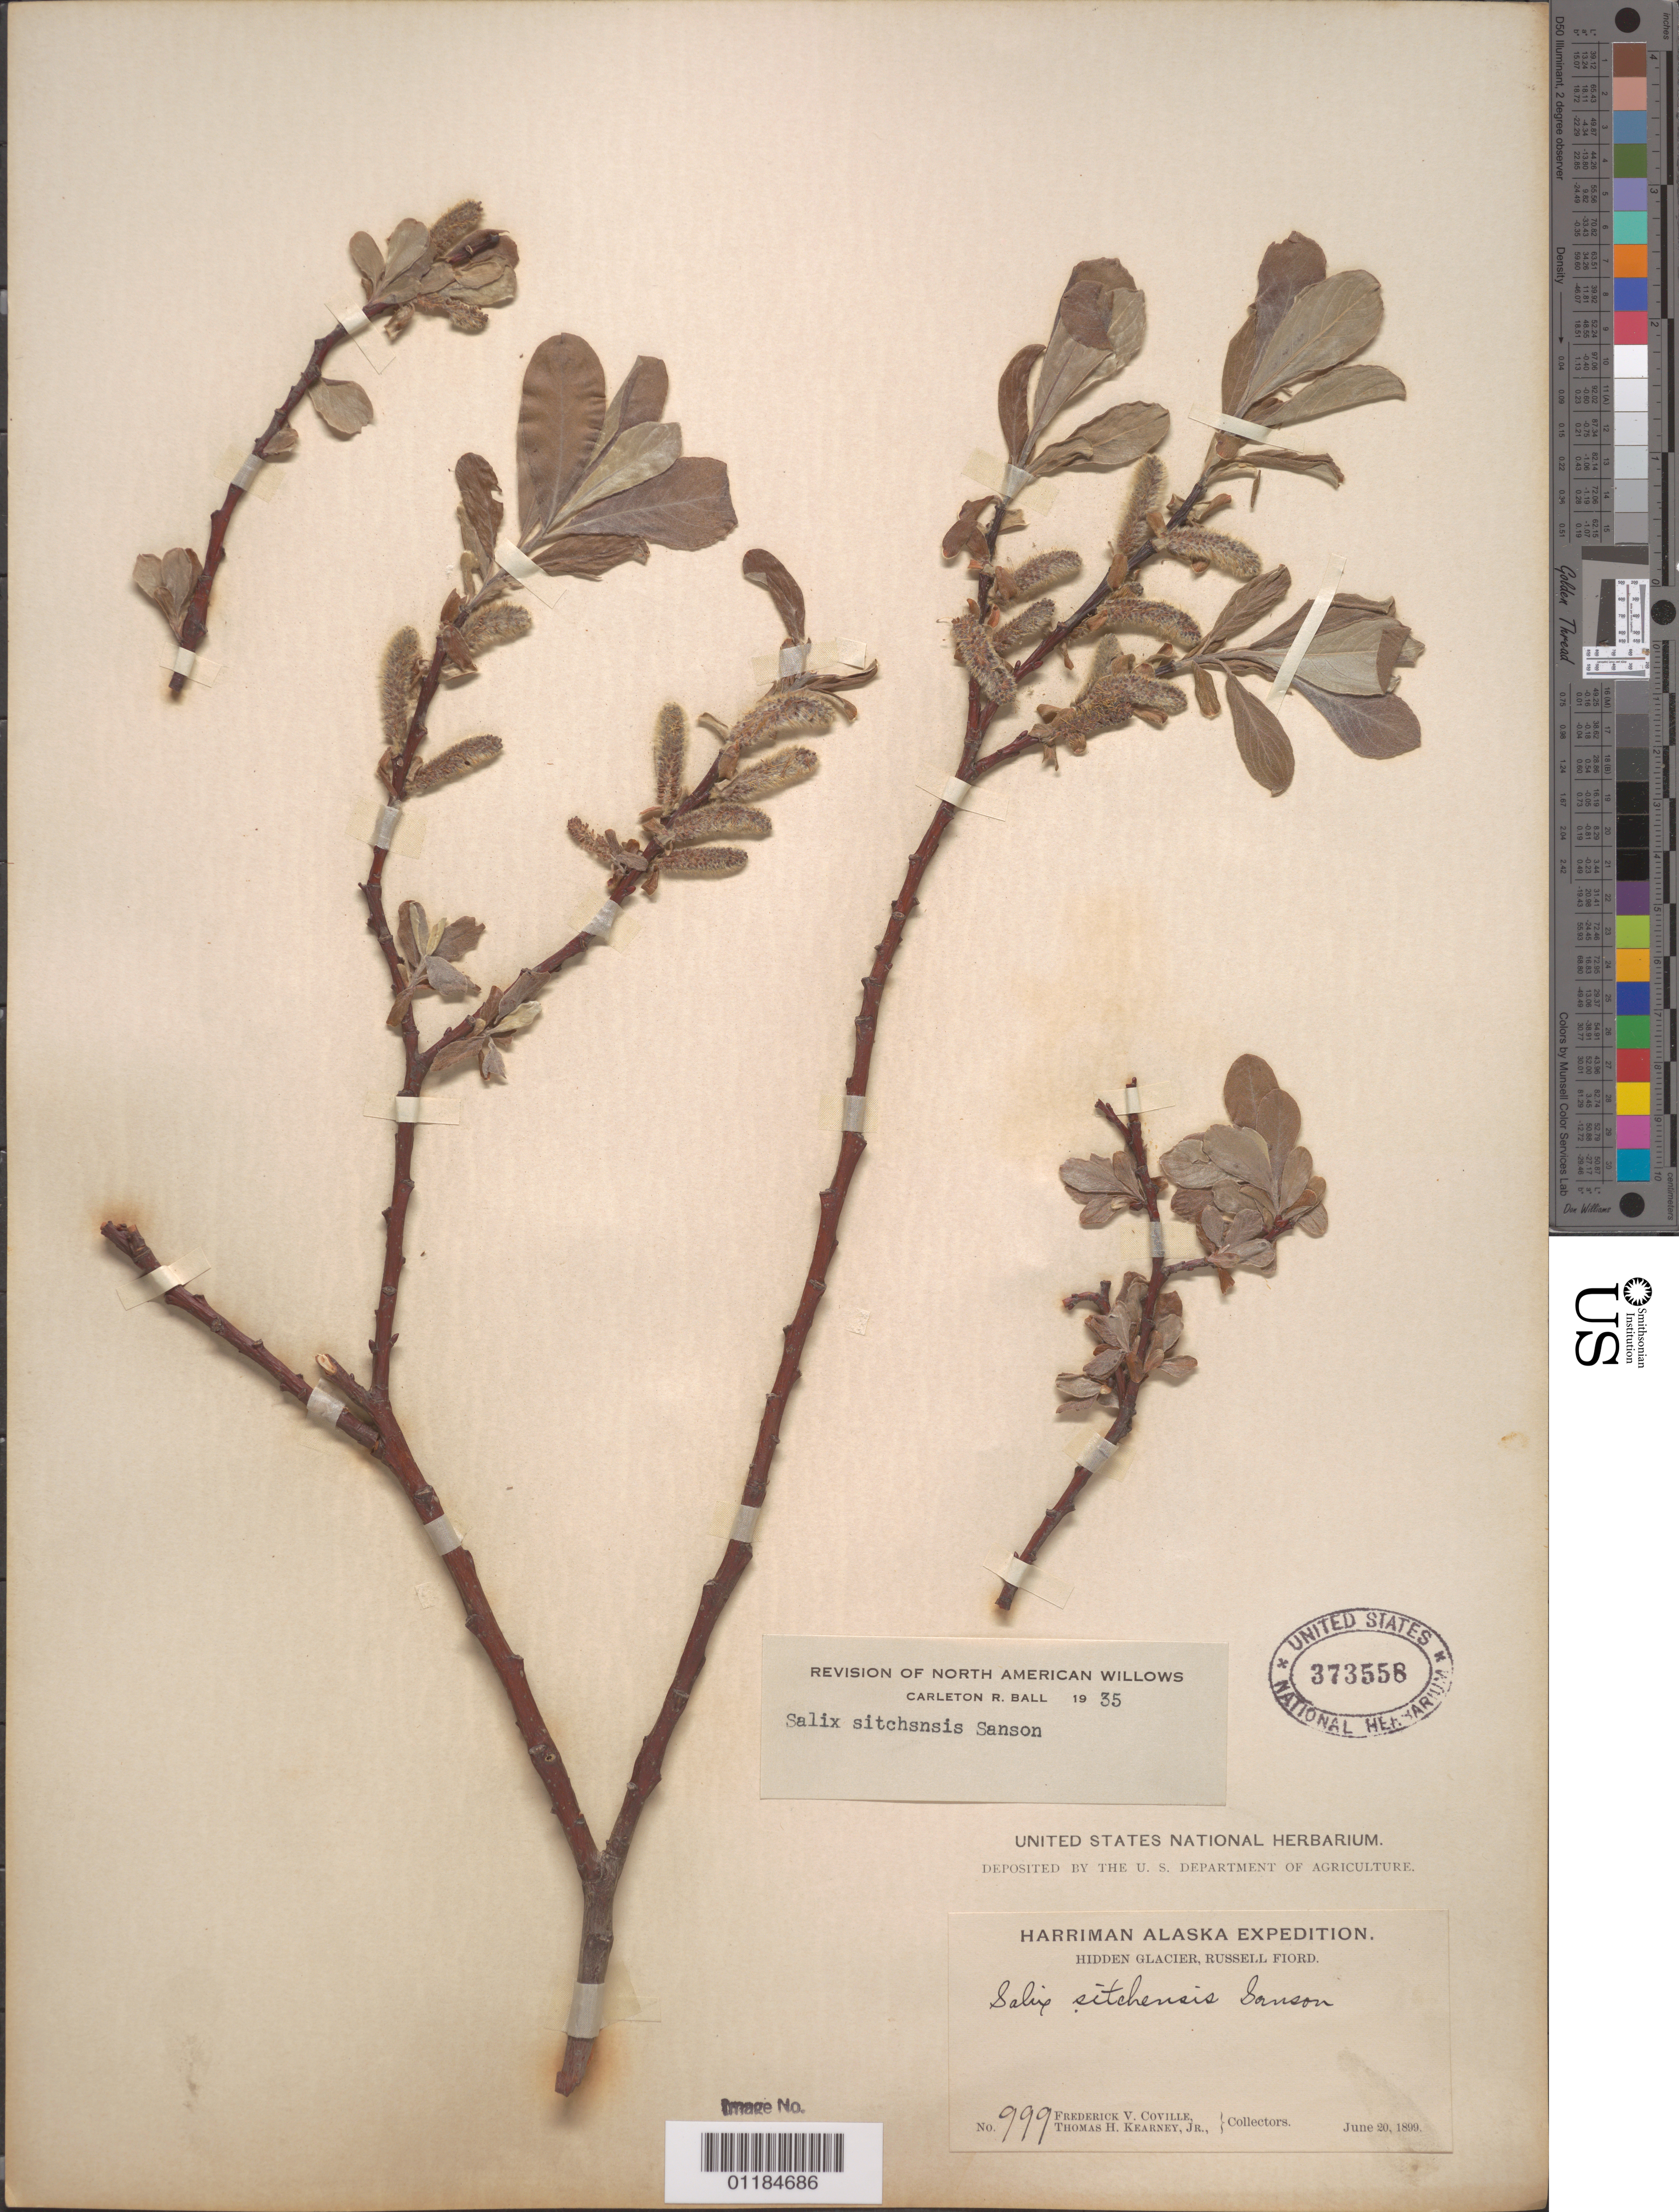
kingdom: Plantae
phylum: Tracheophyta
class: Magnoliopsida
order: Malpighiales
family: Salicaceae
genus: Salix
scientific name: Salix sitchensis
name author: Sanson ex Bong.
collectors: F. V. Coville & T. H. Kearney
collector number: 999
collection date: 1899-06-20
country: United States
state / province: Alaska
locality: Hidden Glacier, Russell Fiord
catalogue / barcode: US 373558